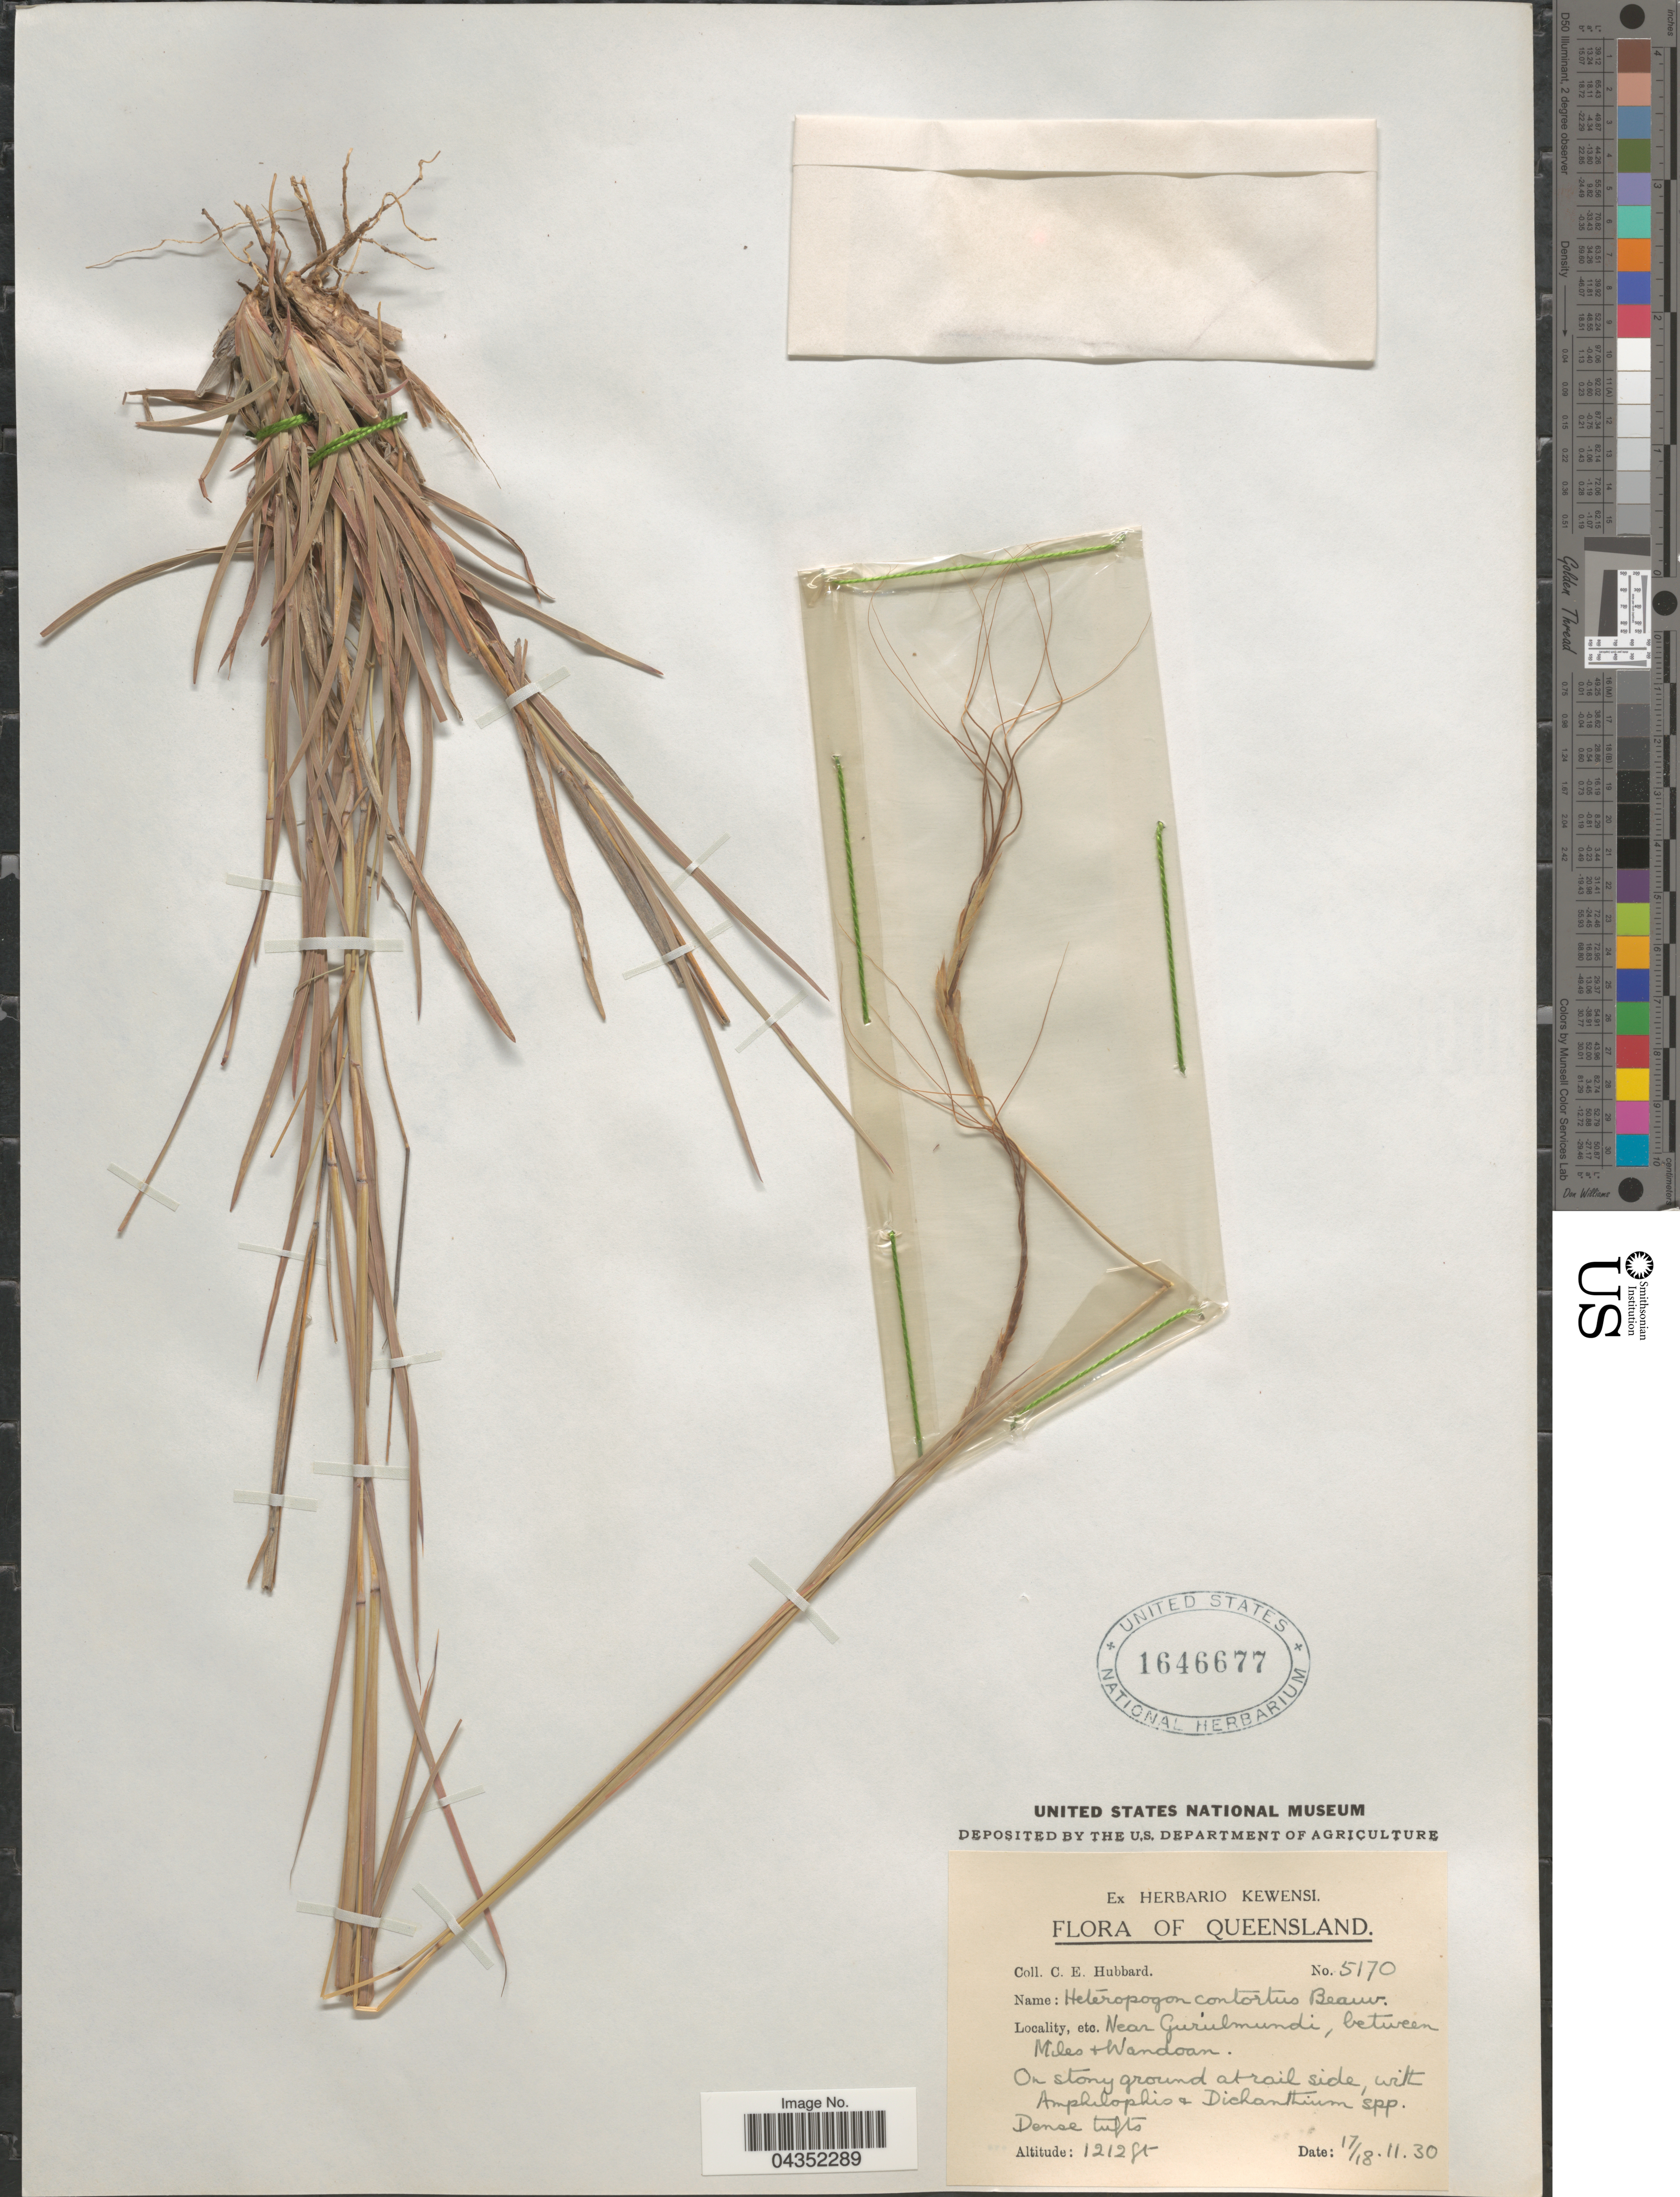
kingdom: Plantae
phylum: Tracheophyta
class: Liliopsida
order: Poales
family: Poaceae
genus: Heteropogon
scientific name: Heteropogon contortus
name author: (L.) P. Beauv. ex Roem. & Schult.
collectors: C. E. Hubbard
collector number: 5170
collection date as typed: Transcribed d/m/y: 17/11/30 to 18/11/30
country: Australia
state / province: Queensland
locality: Near Gurulmundi, between Miles+Wandoan.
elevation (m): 369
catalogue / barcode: US 1646677